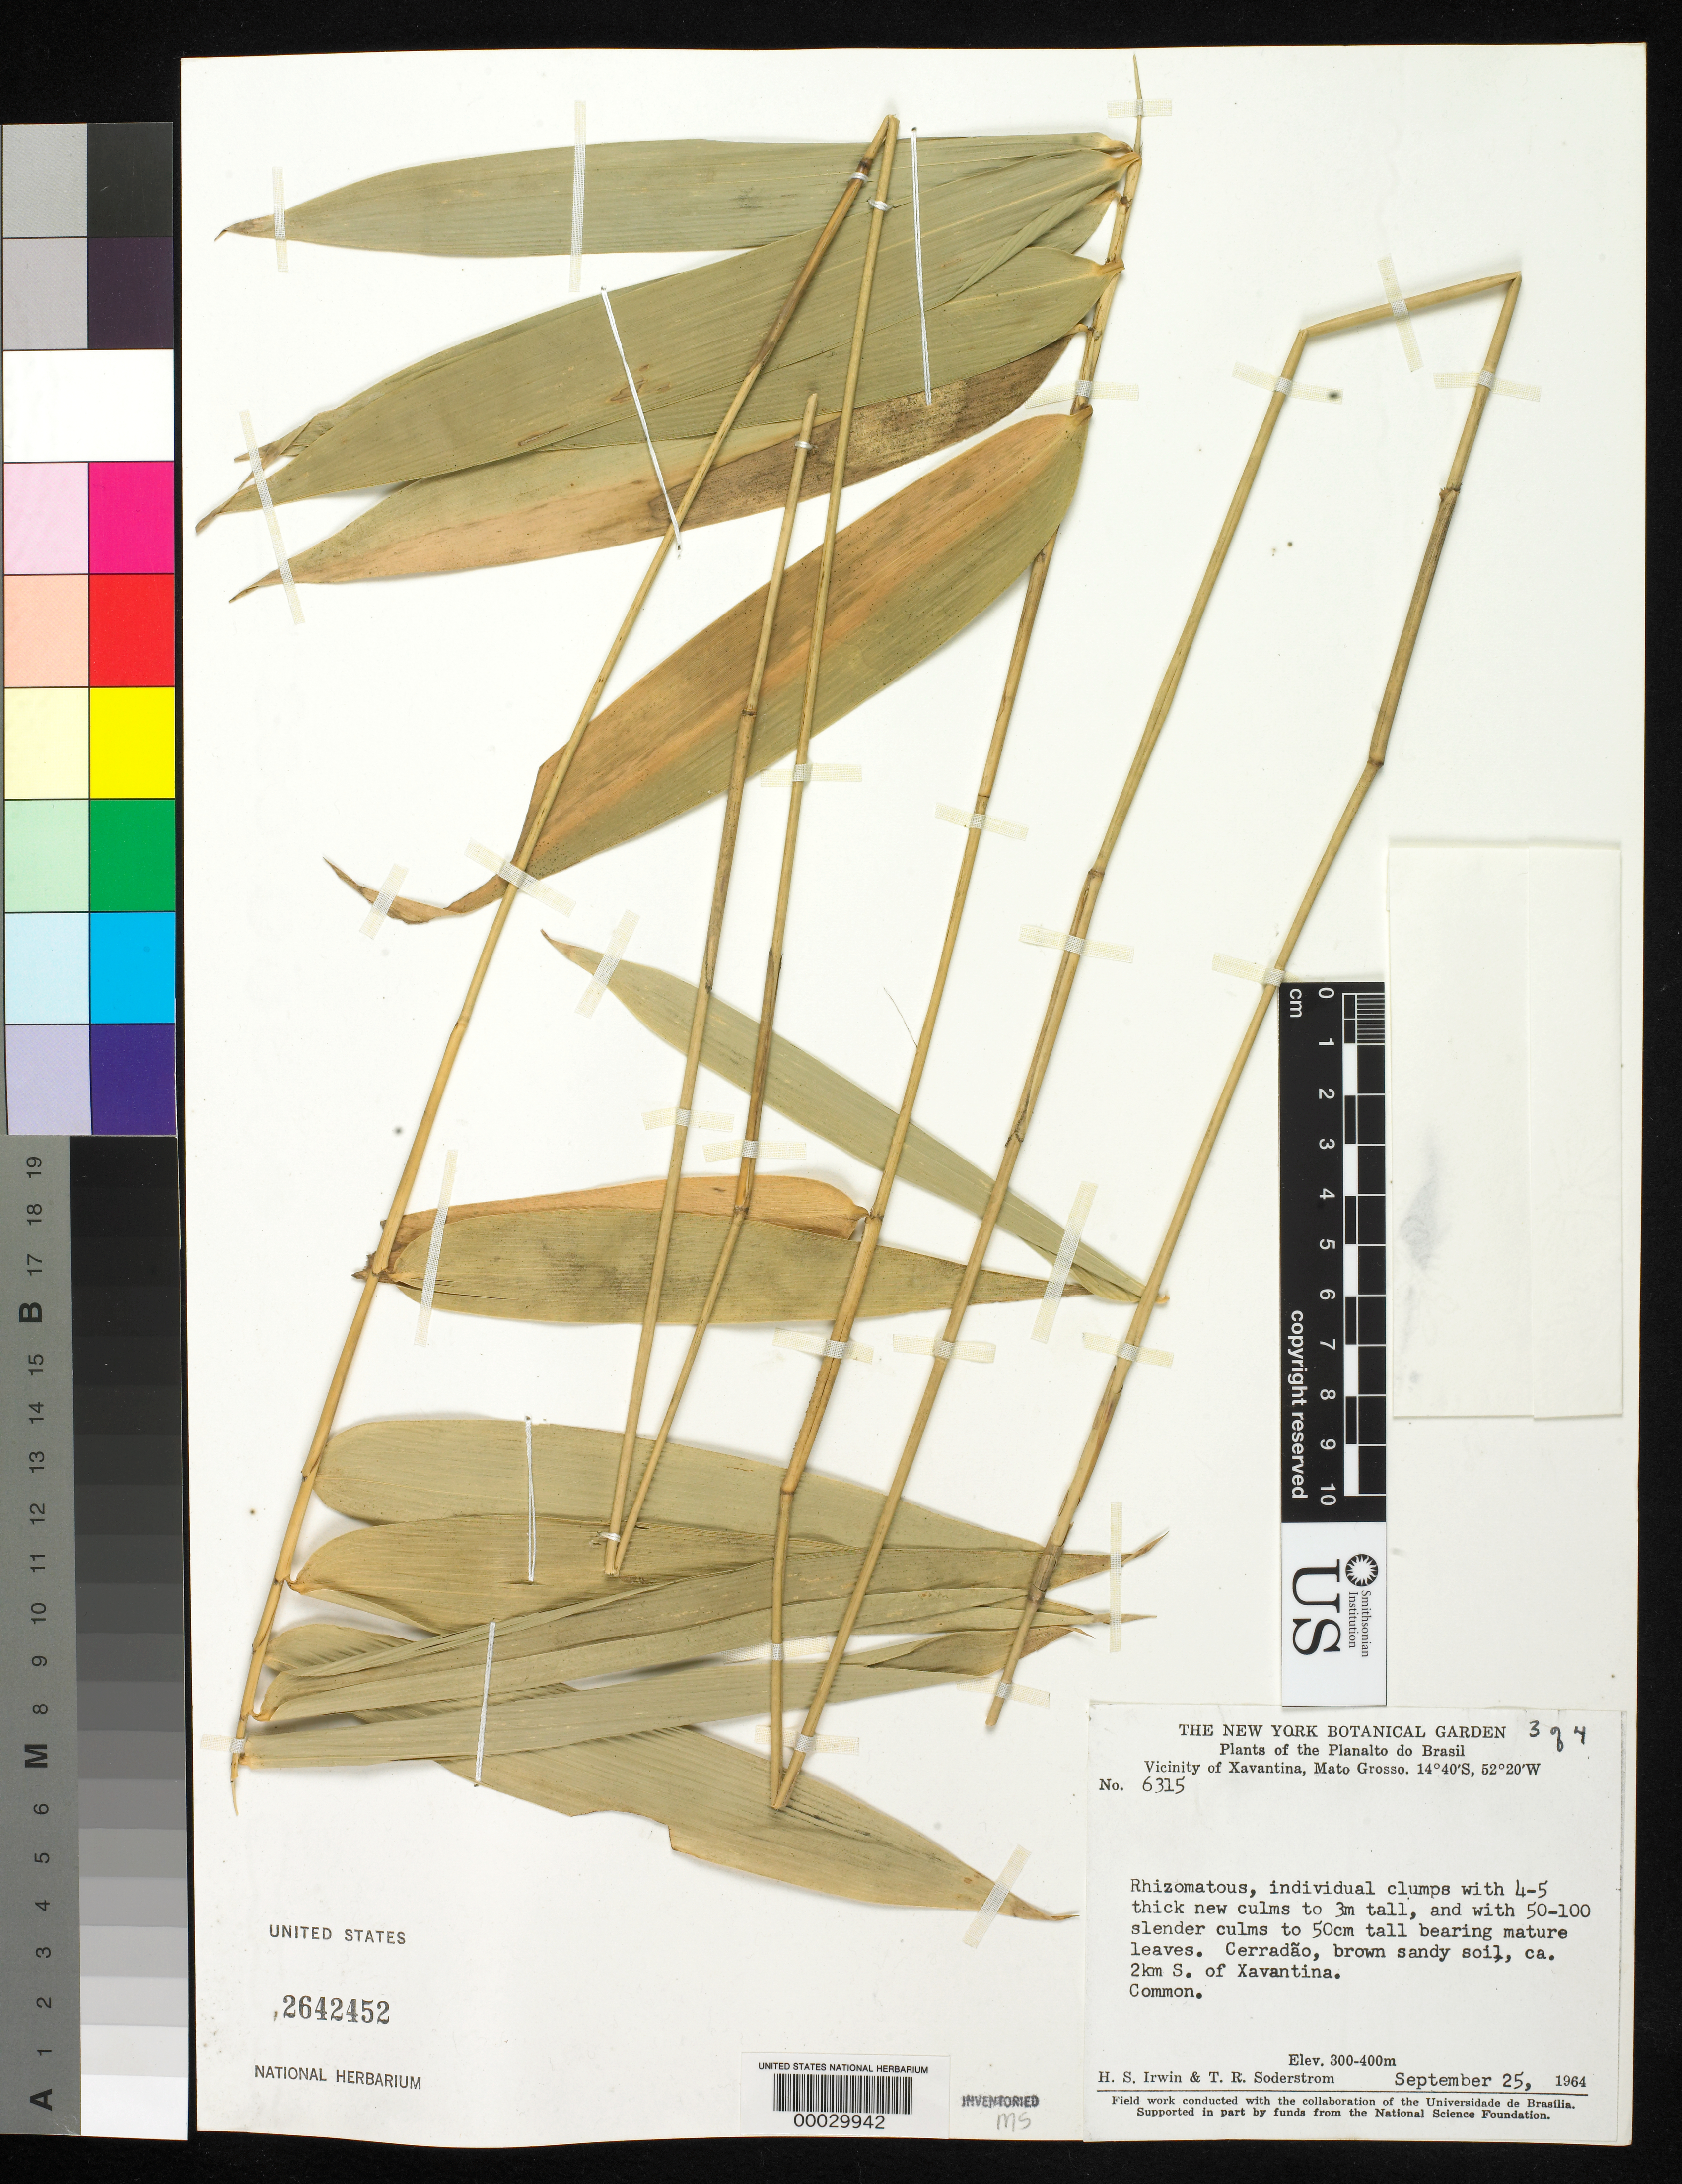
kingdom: Plantae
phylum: Tracheophyta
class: Liliopsida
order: Poales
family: Poaceae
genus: Actinocladum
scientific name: Actinocladum verticillatum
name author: (Nees) McClure ex Soderstr.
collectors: H. Irwin & T. R. Soderstrom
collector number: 6315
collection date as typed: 25 Sep 1964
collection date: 1964-09-25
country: Brazil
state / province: Mato Grosso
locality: Xavantina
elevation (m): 300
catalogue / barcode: US 2642452